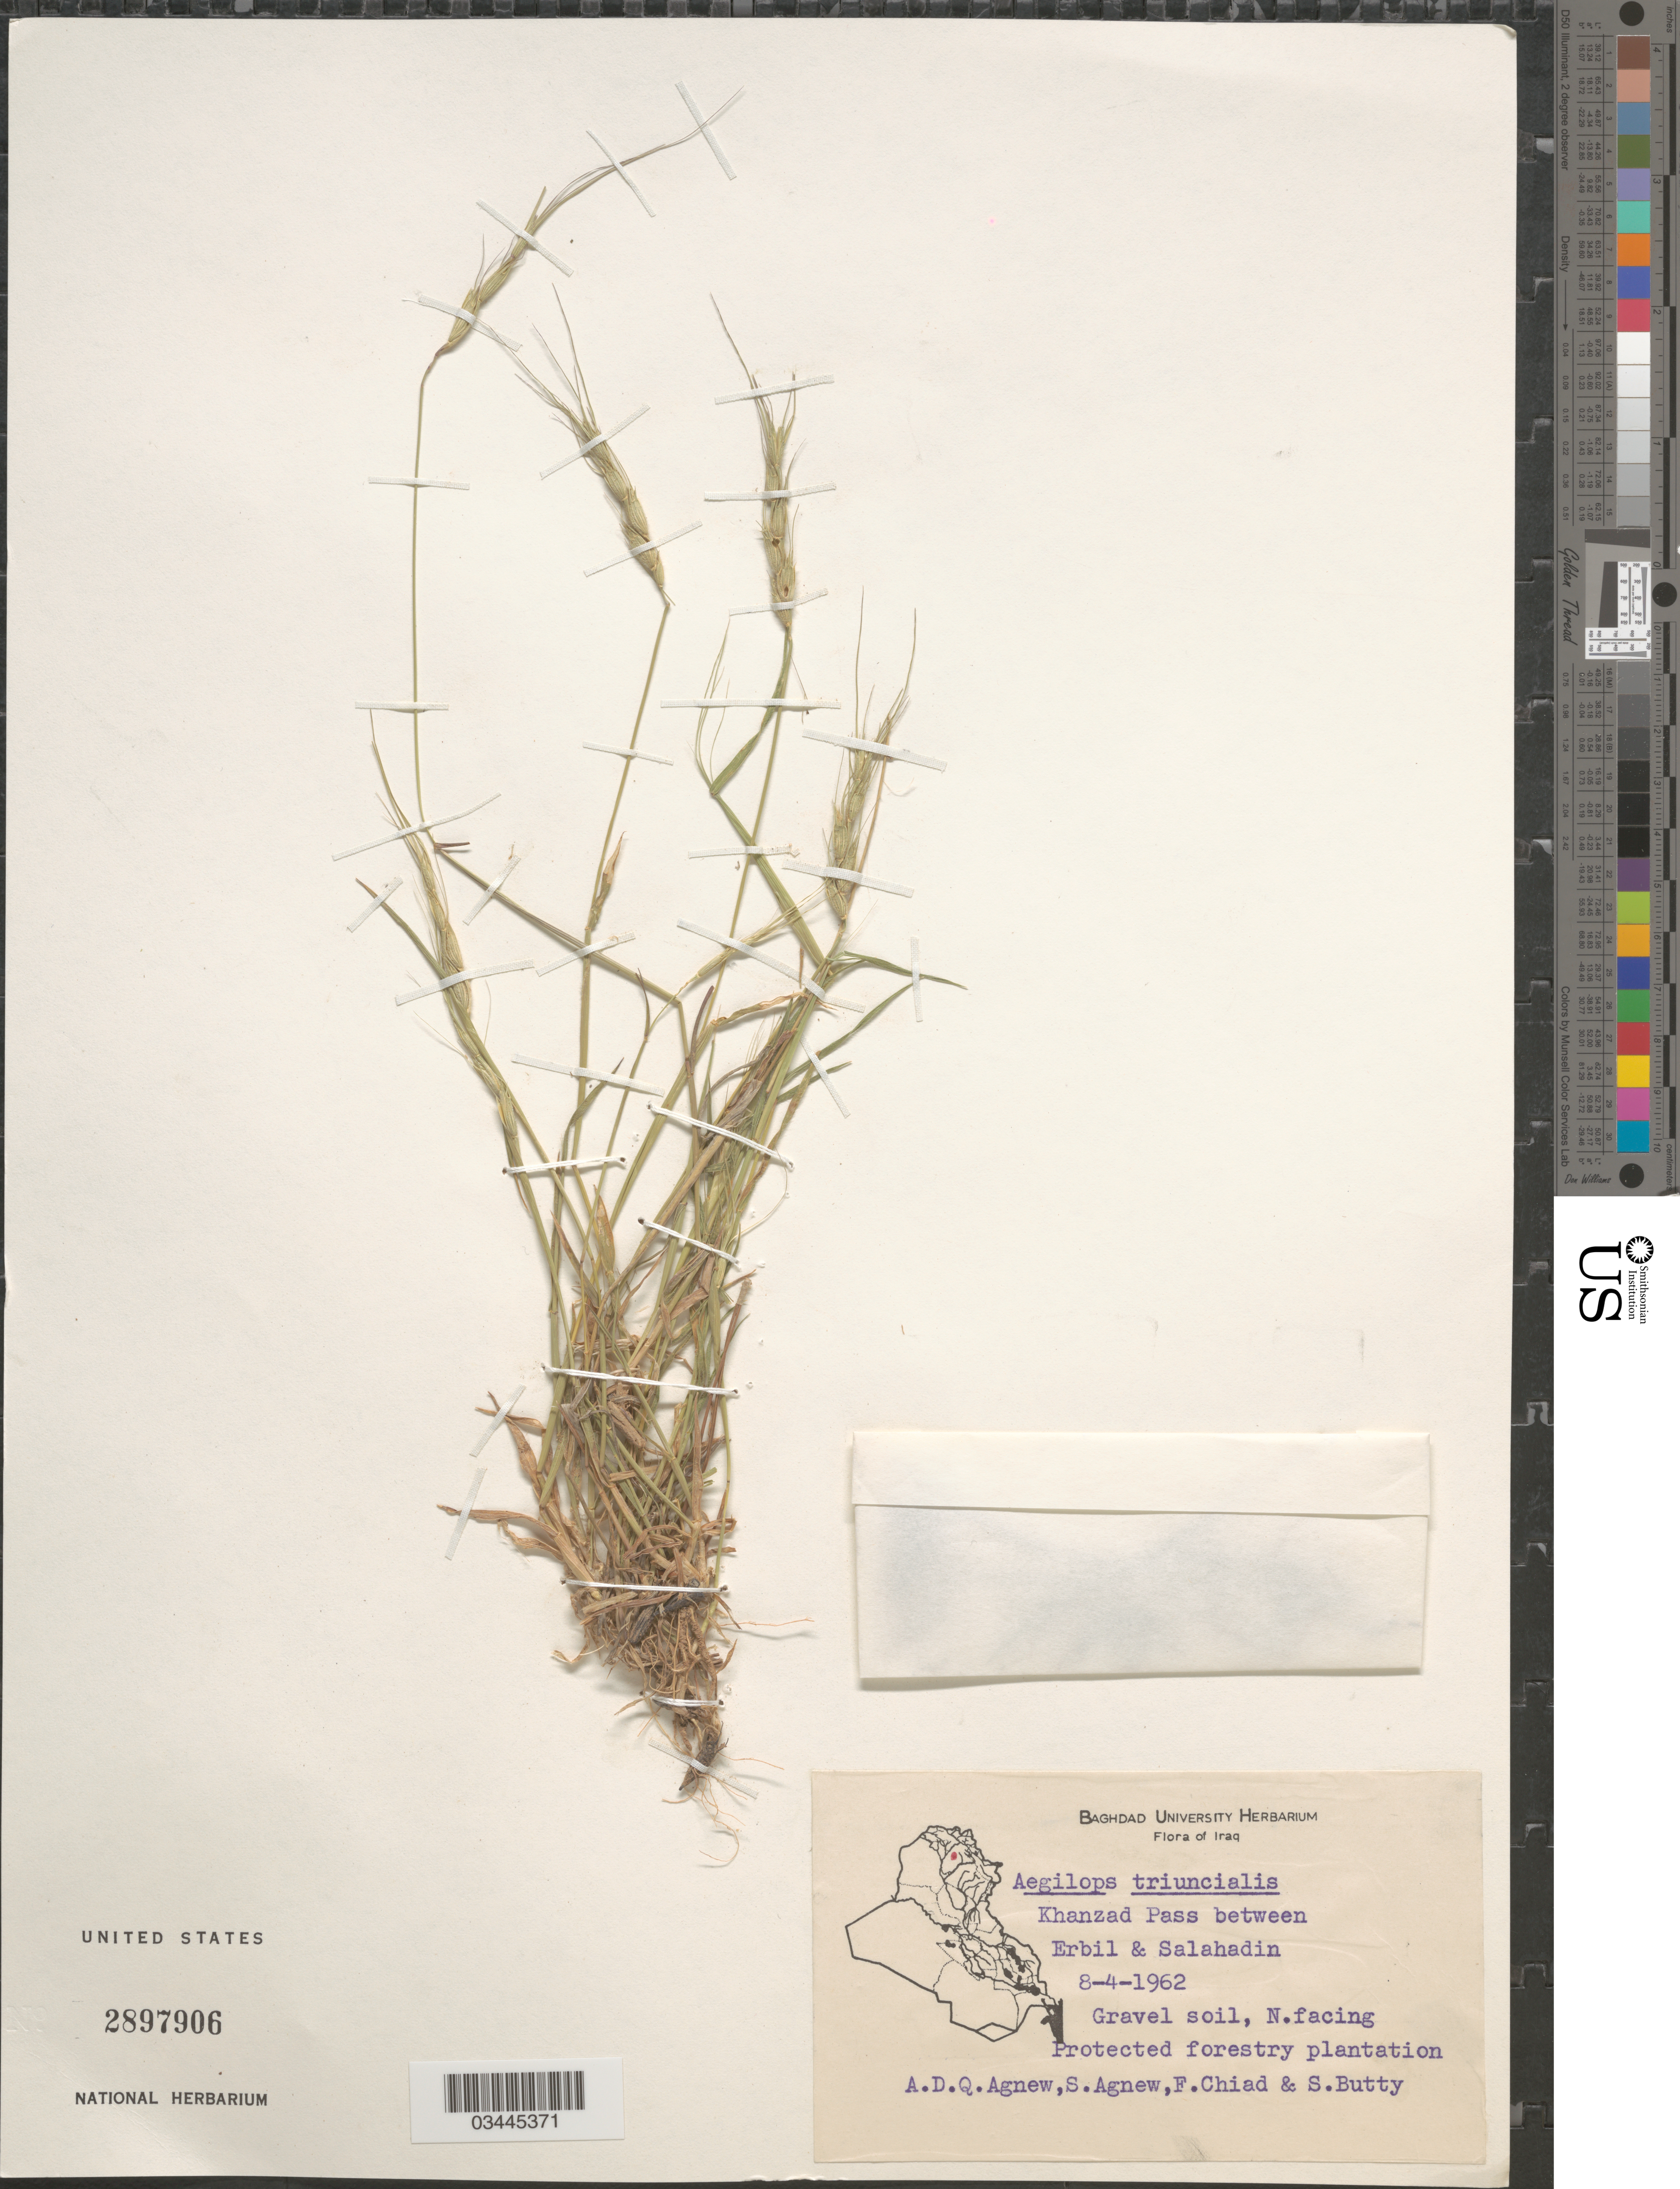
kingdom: Plantae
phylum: Tracheophyta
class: Liliopsida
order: Poales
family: Poaceae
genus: Aegilops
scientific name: Aegilops triuncialis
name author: L.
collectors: A. D. Agnew, S. Agnew, F. Chiad & S. Butty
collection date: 1962-04-08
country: Iraq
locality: Khanzad Pass between Erbil & Salahadin. Gravel soil, N. facing. Protected forestry plantation.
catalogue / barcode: US 2897906